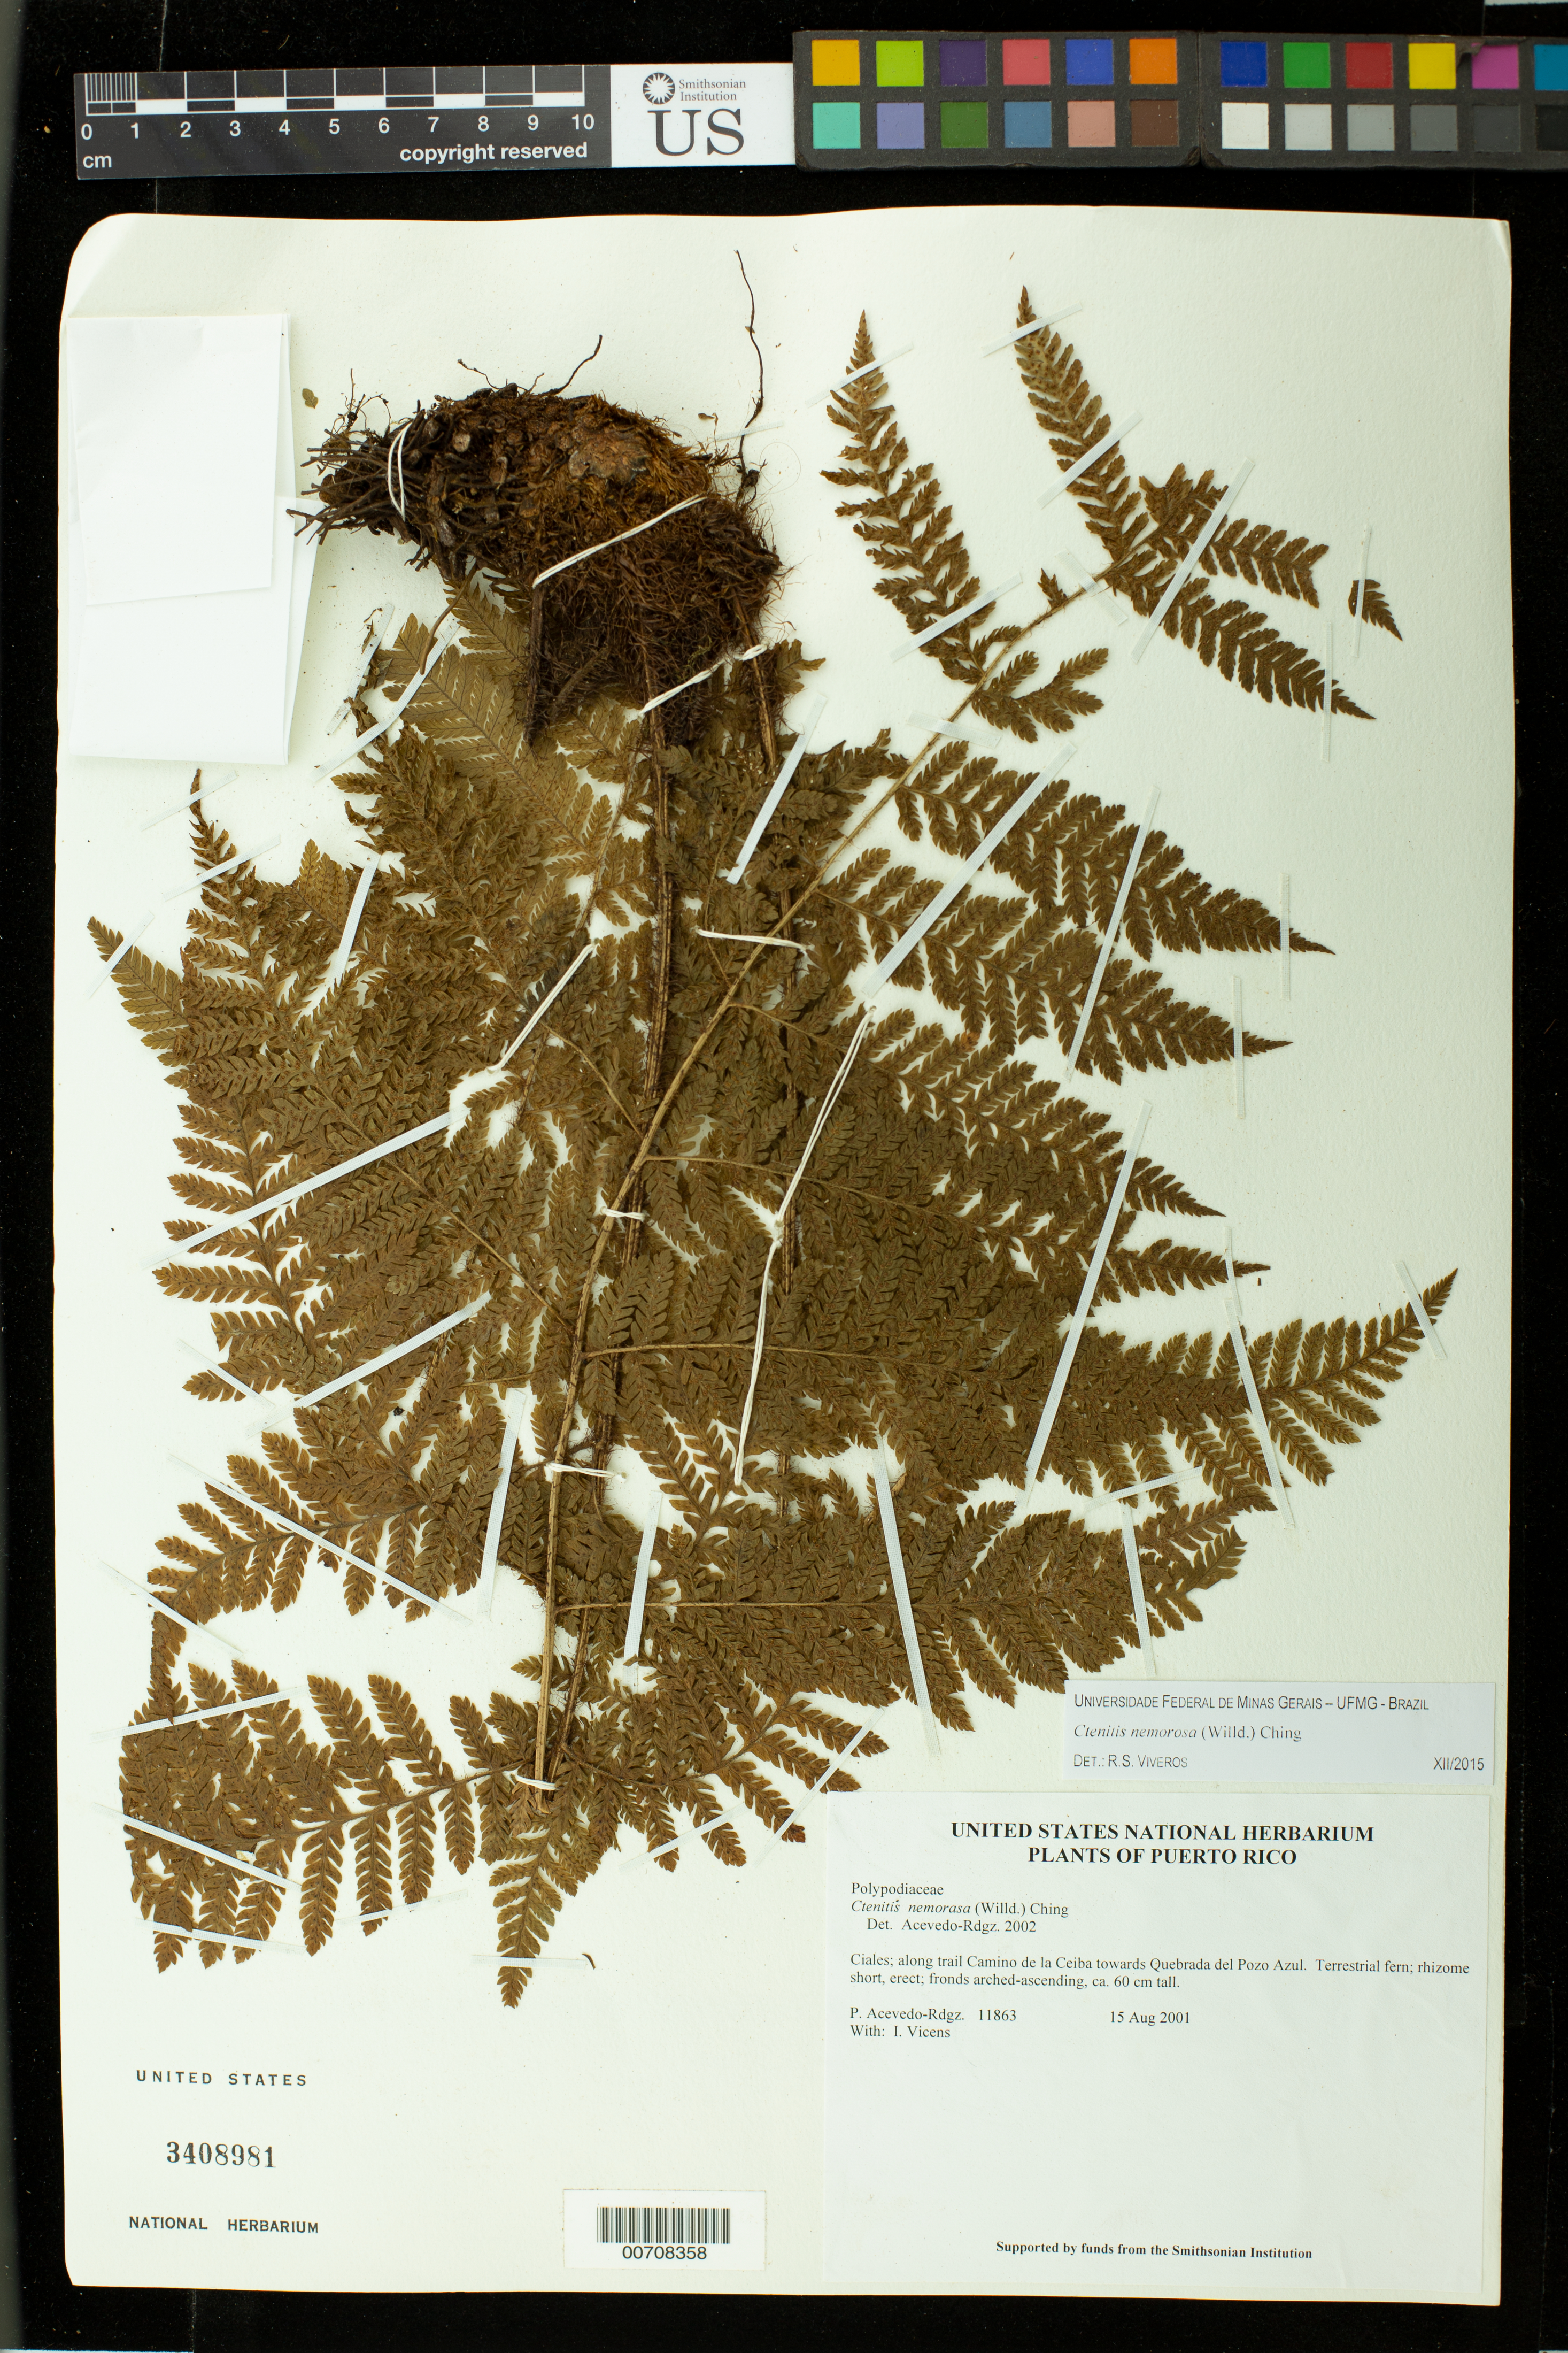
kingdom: Plantae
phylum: Tracheophyta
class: Polypodiopsida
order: Polypodiales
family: Dryopteridaceae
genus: Ctenitis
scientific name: Ctenitis nemorosa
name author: (Willd.) Ching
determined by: Acevedo-Rodríguez, P., (BOT), Smithsonian Institution - National Museum of Natural History (UNITED STATES)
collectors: P. Acevedo-Rodr. & I. Vicens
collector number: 11863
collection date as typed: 15 Aug 2001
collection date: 2001-08-15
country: Puerto Rico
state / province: Ciales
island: Puerto Rico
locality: Ciales; along trail Camino de la Ceiba towards Quebrada del Pozo Azul.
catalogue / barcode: US 3408981